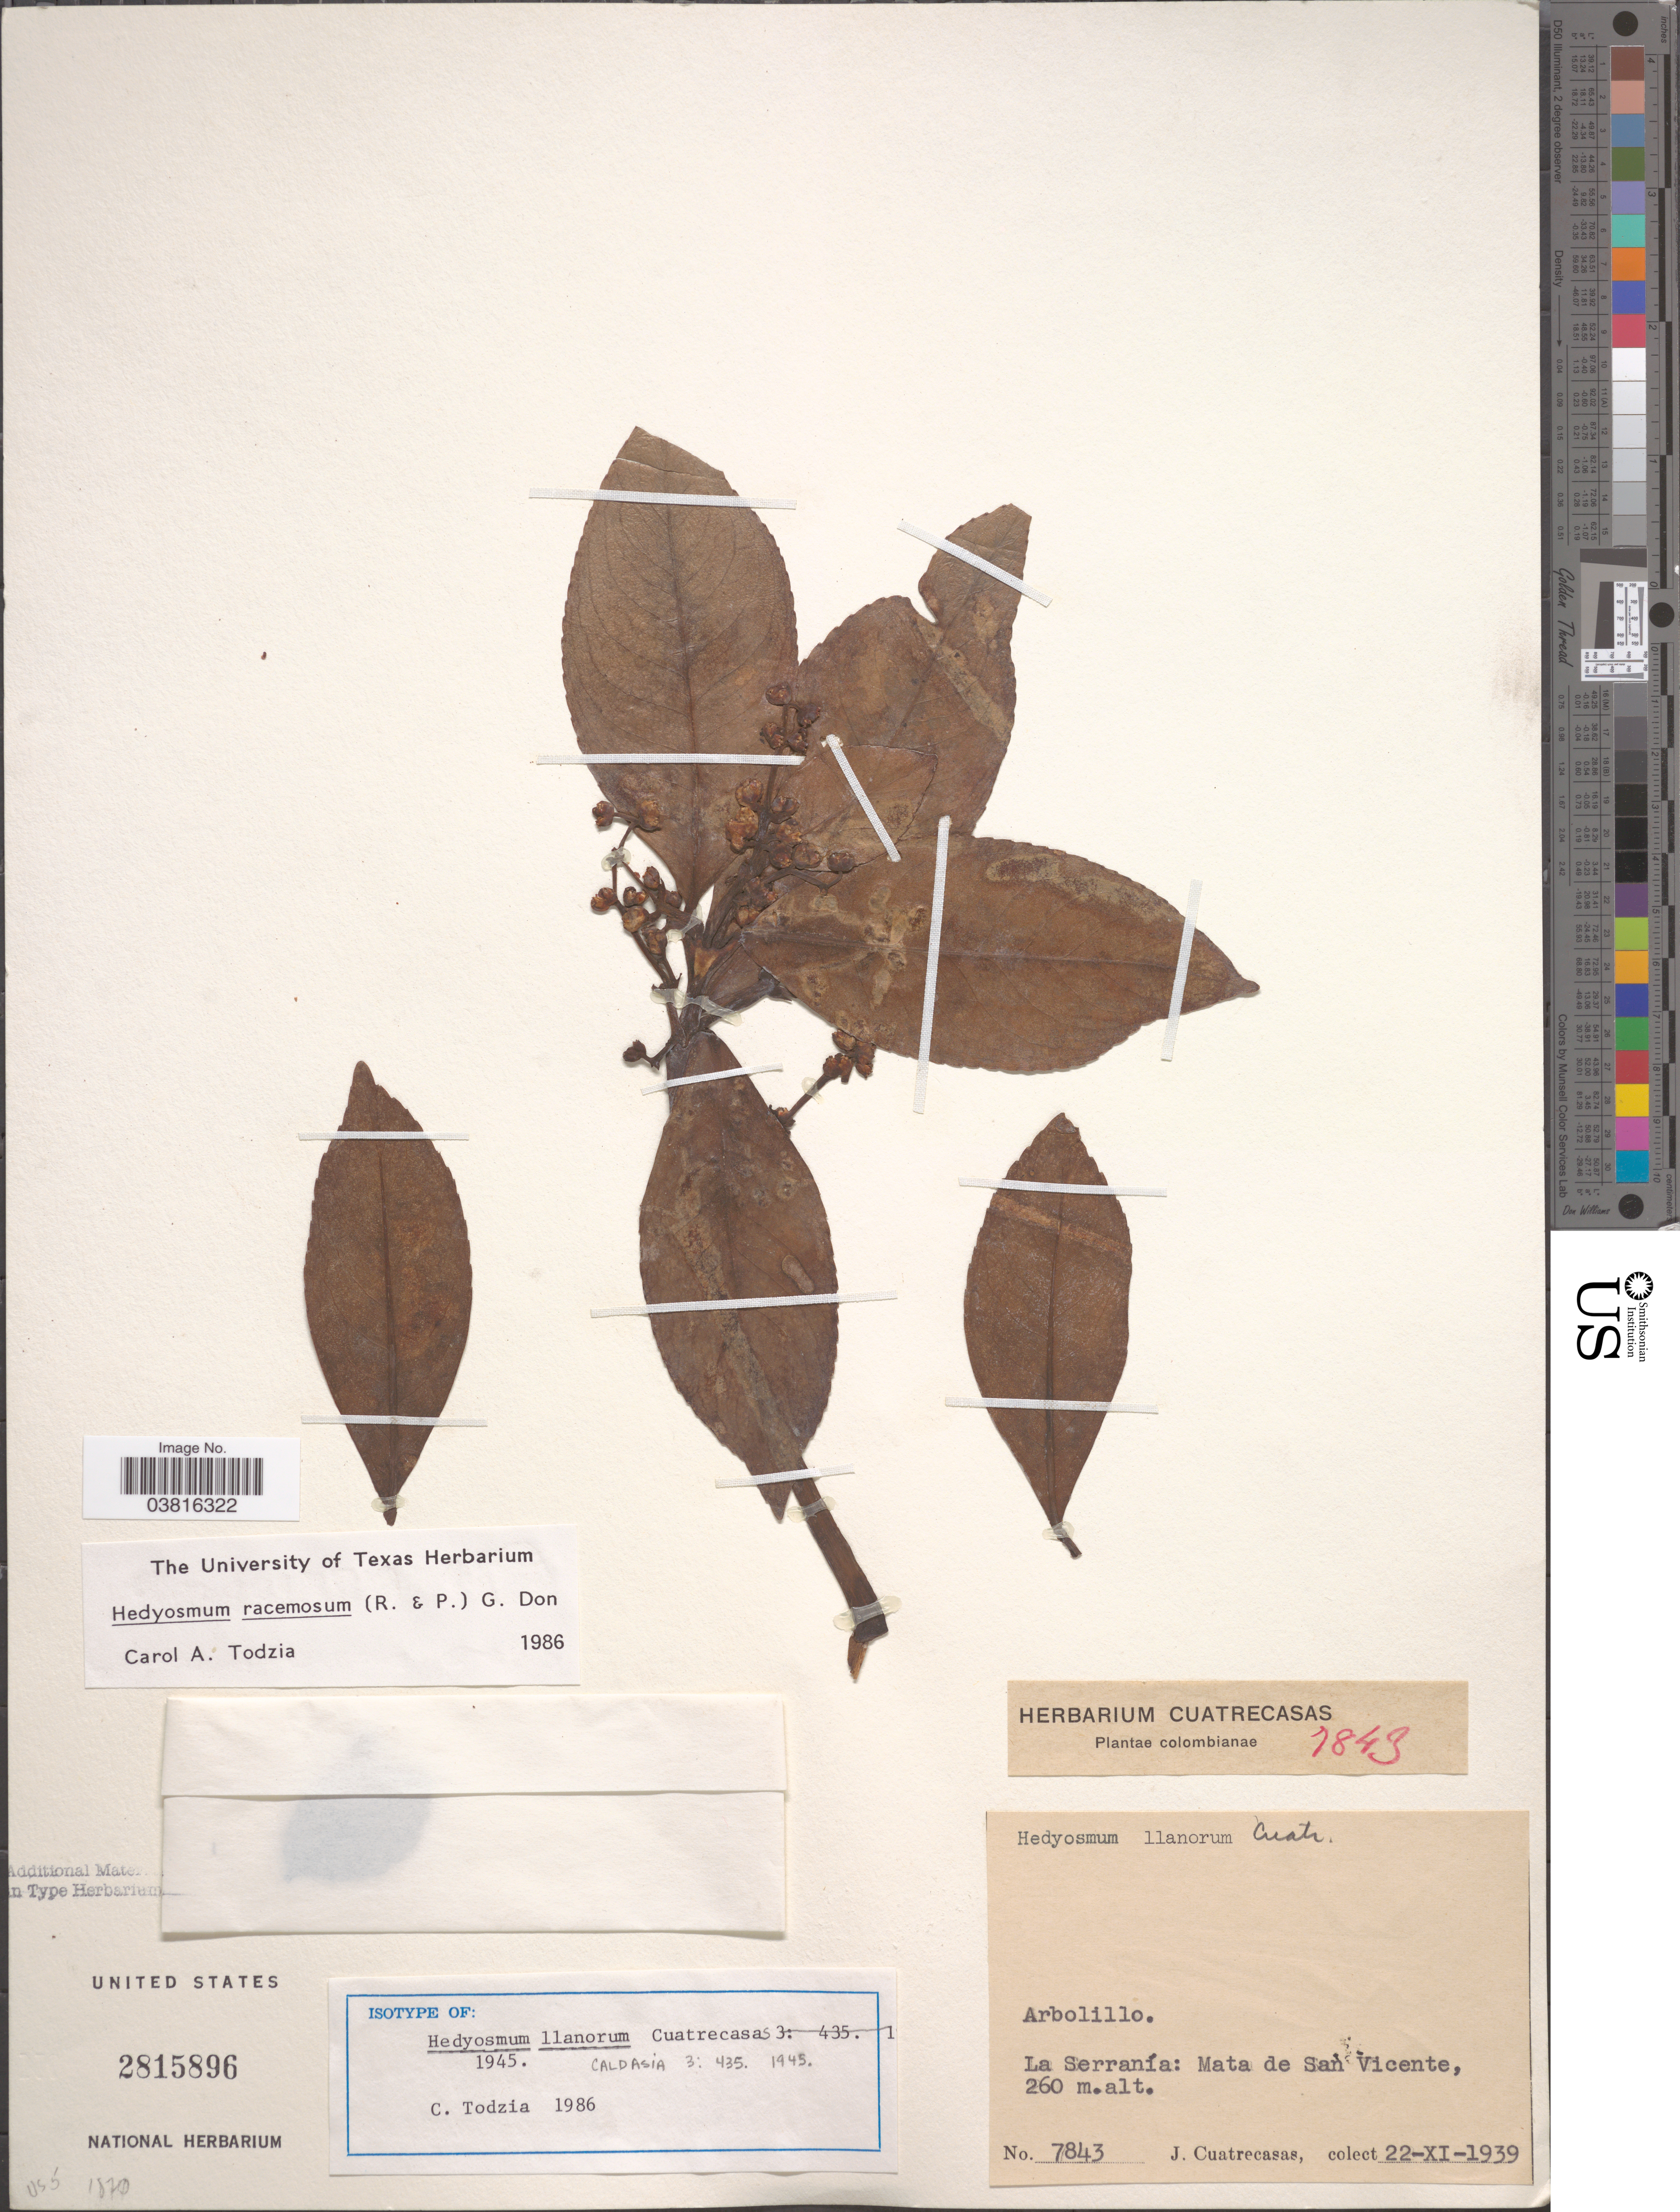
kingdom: Plantae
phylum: Tracheophyta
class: Magnoliopsida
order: Chloranthales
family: Chloranthaceae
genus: Hedyosmum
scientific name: Hedyosmum racemosum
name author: (Ruiz & Pav.) G. Don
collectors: J. Cuatrecasas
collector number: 7843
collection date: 1939-11-22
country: Colombia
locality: La Serranía: Mata de San Vicente.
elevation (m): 260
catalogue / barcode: US 2815896